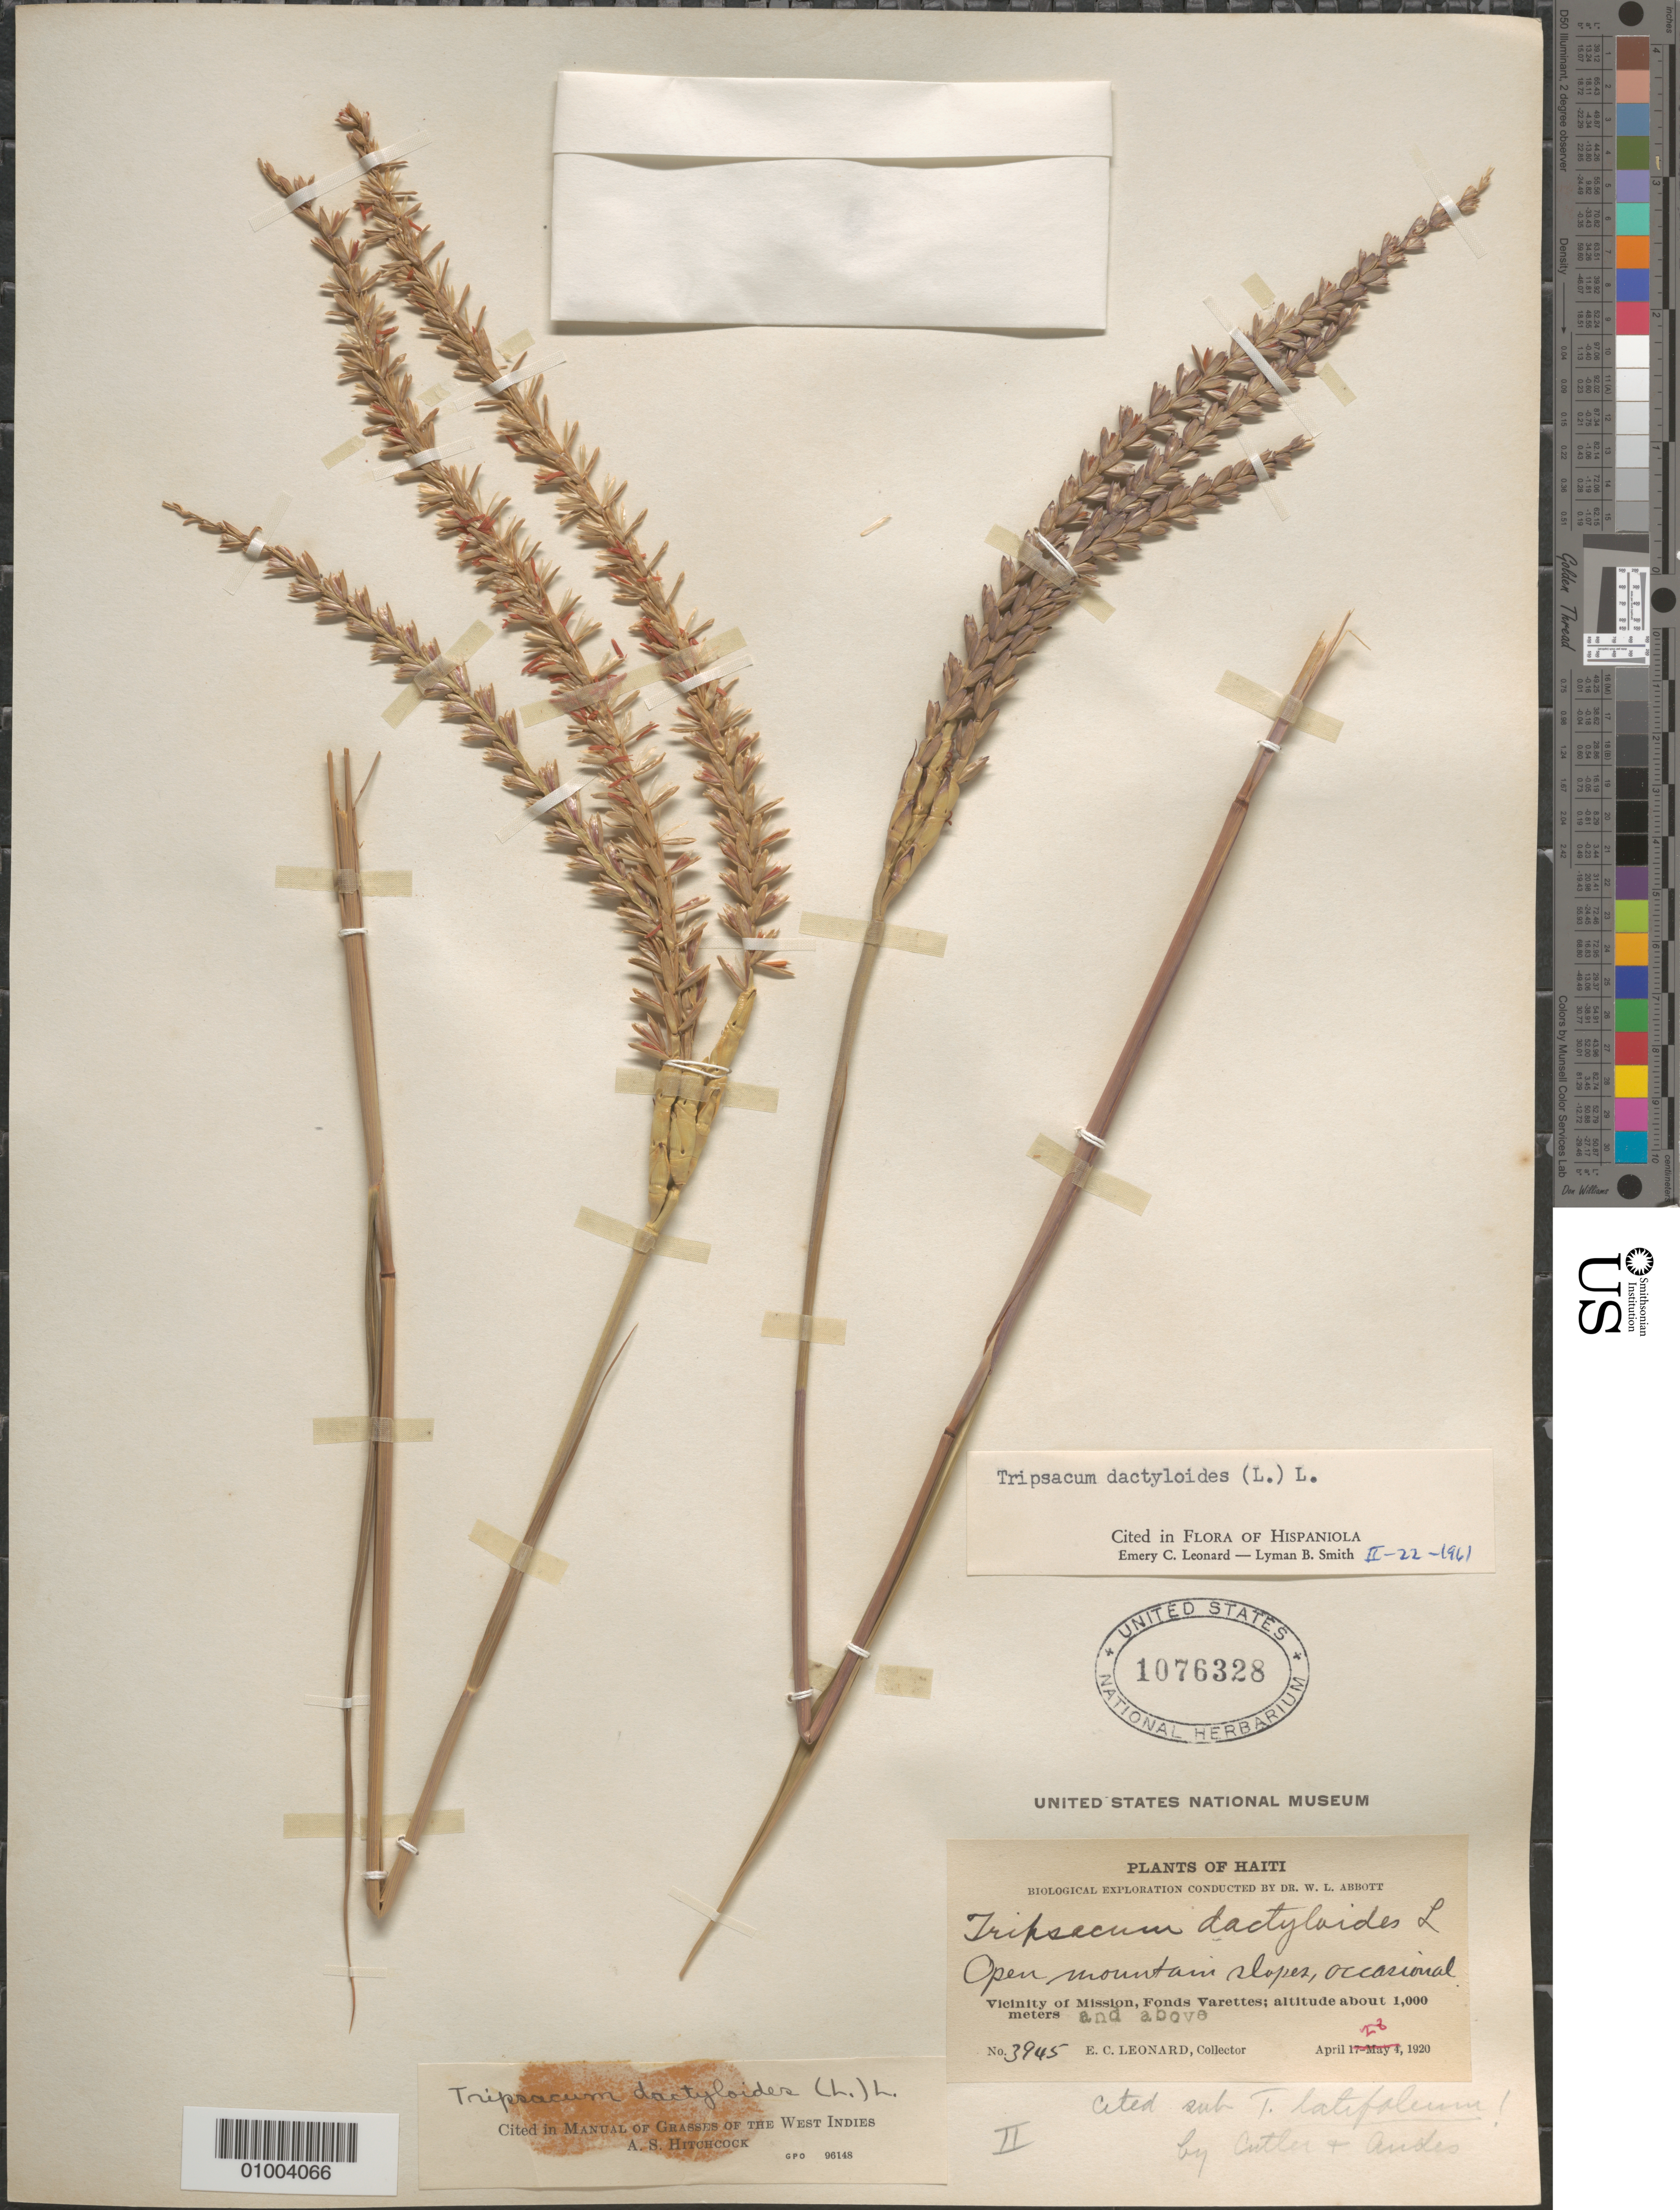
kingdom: Plantae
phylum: Tracheophyta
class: Liliopsida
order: Poales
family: Poaceae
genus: Tripsacum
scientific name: Tripsacum dactyloides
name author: (L.) L.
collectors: E. C. Leonard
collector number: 3945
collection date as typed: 28 Apr 1920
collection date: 1920-04-28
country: Haiti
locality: Vicinity of Mission, Fonds Varettes; Open mountain slopes, occasional.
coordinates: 0 N, 0 E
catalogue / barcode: US 1076328